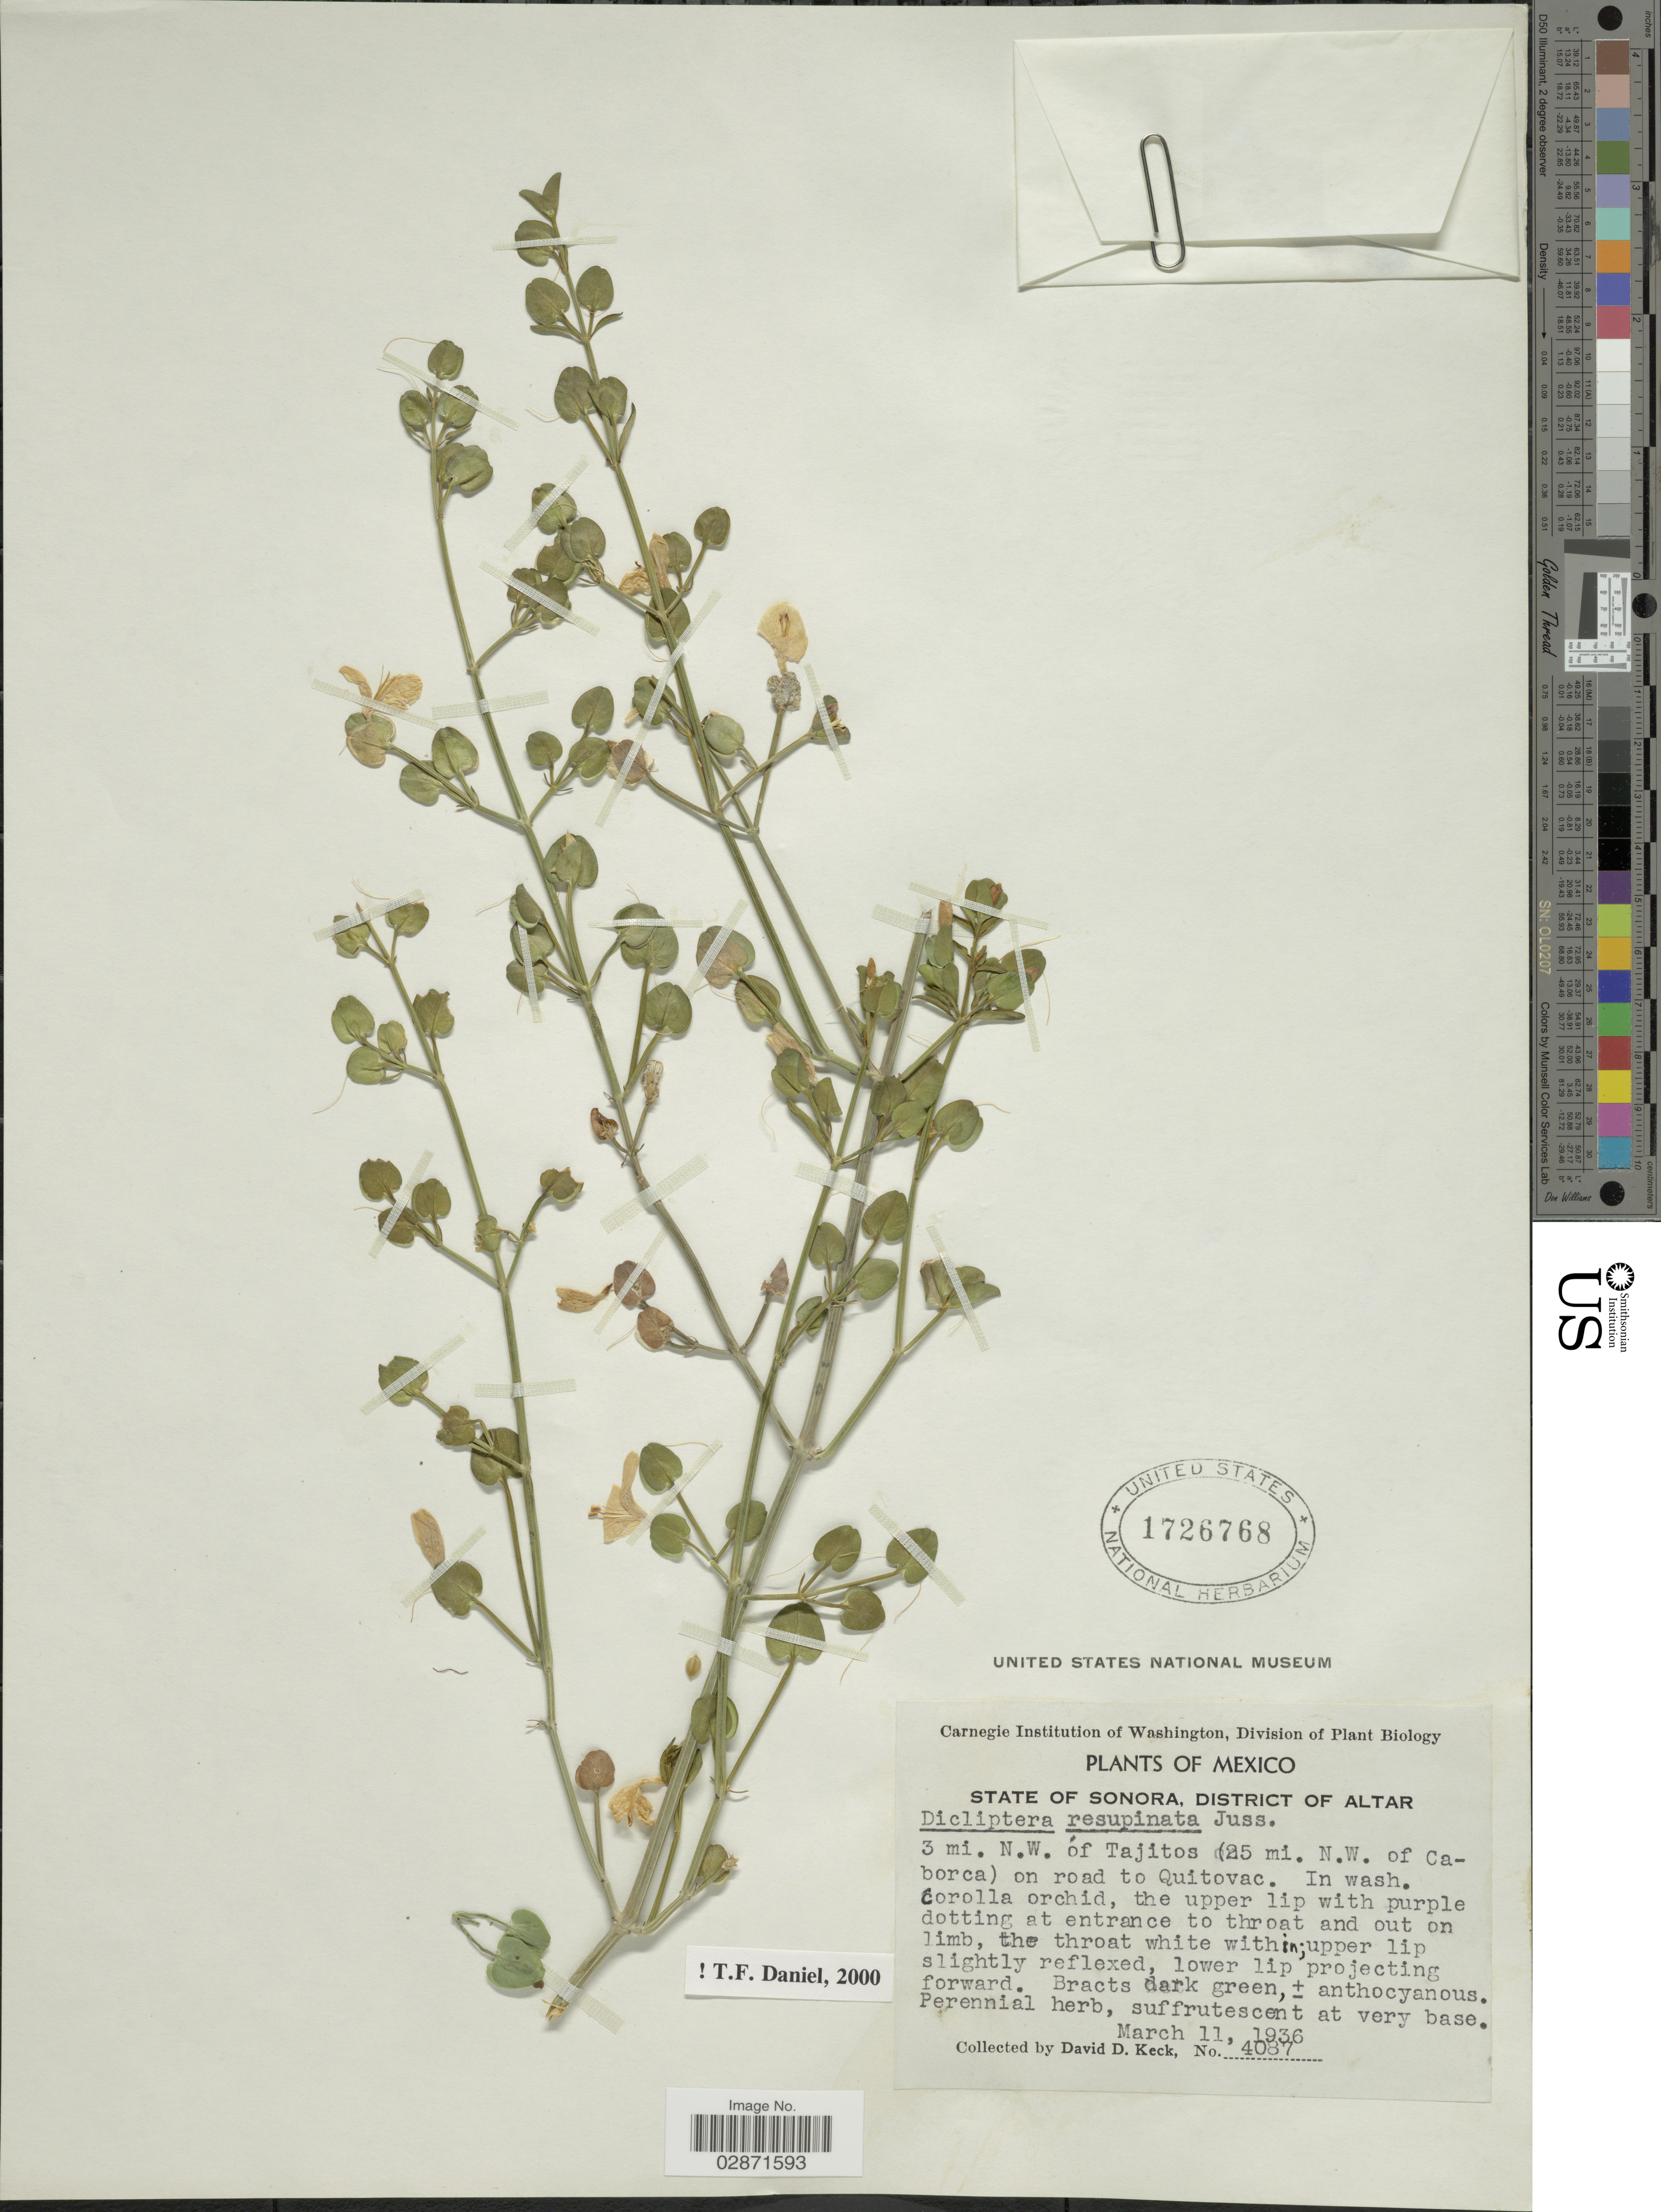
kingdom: Plantae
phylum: Tracheophyta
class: Magnoliopsida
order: Lamiales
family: Acanthaceae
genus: Dicliptera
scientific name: Dicliptera resupinata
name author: (Vahl) Juss.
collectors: D. D. Keck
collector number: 4087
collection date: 1936-03-11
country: Mexico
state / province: Sonora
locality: State of Sonora, District of Altar, 3 mi. N.W. of Tajitos (25 mi. N.W. of Caborca) on road to Quitovac.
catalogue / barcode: US 1726768